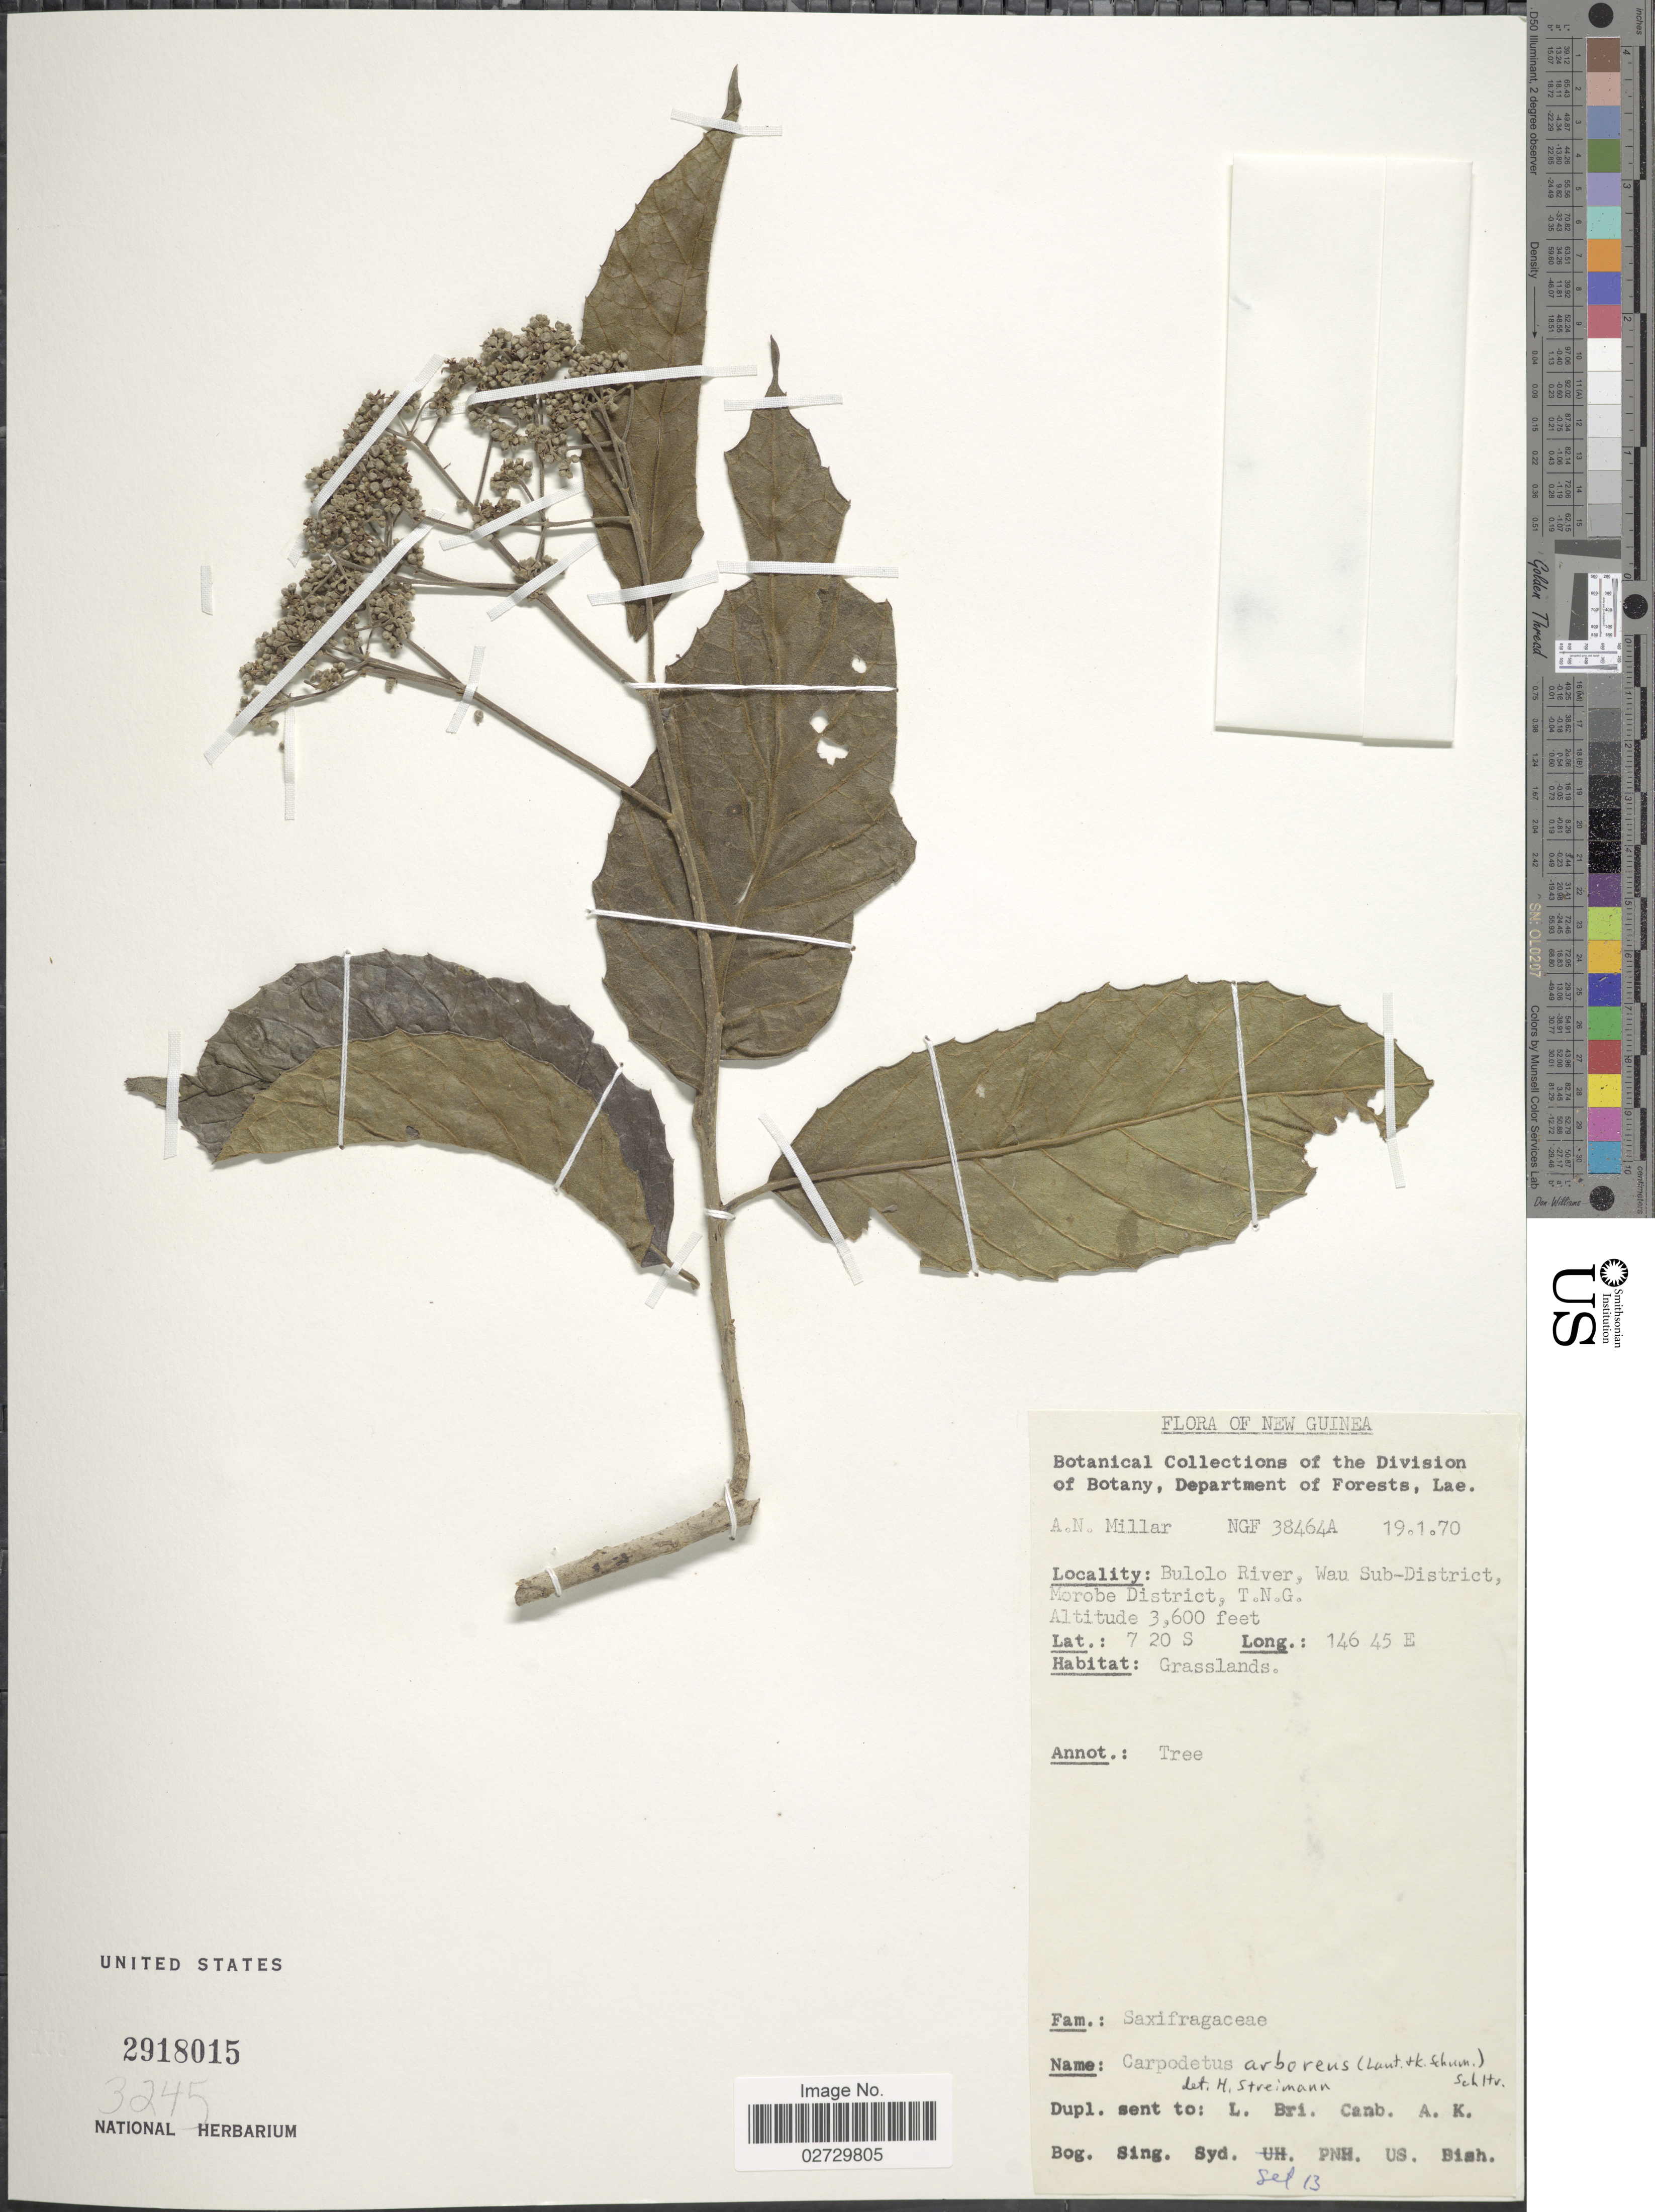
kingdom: Plantae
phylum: Tracheophyta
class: Magnoliopsida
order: Asterales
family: Rousseaceae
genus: Carpodetus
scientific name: Carpodetus arboreus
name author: Schltr.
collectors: A. Millar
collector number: NGF 38464A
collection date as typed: Transcribed d/m/y: 19/1/70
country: Papua New Guinea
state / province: Morobe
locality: Bulolo River, Wau Sub-District, Morobe District, T.N.G.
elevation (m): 1097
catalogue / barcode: US 2918015